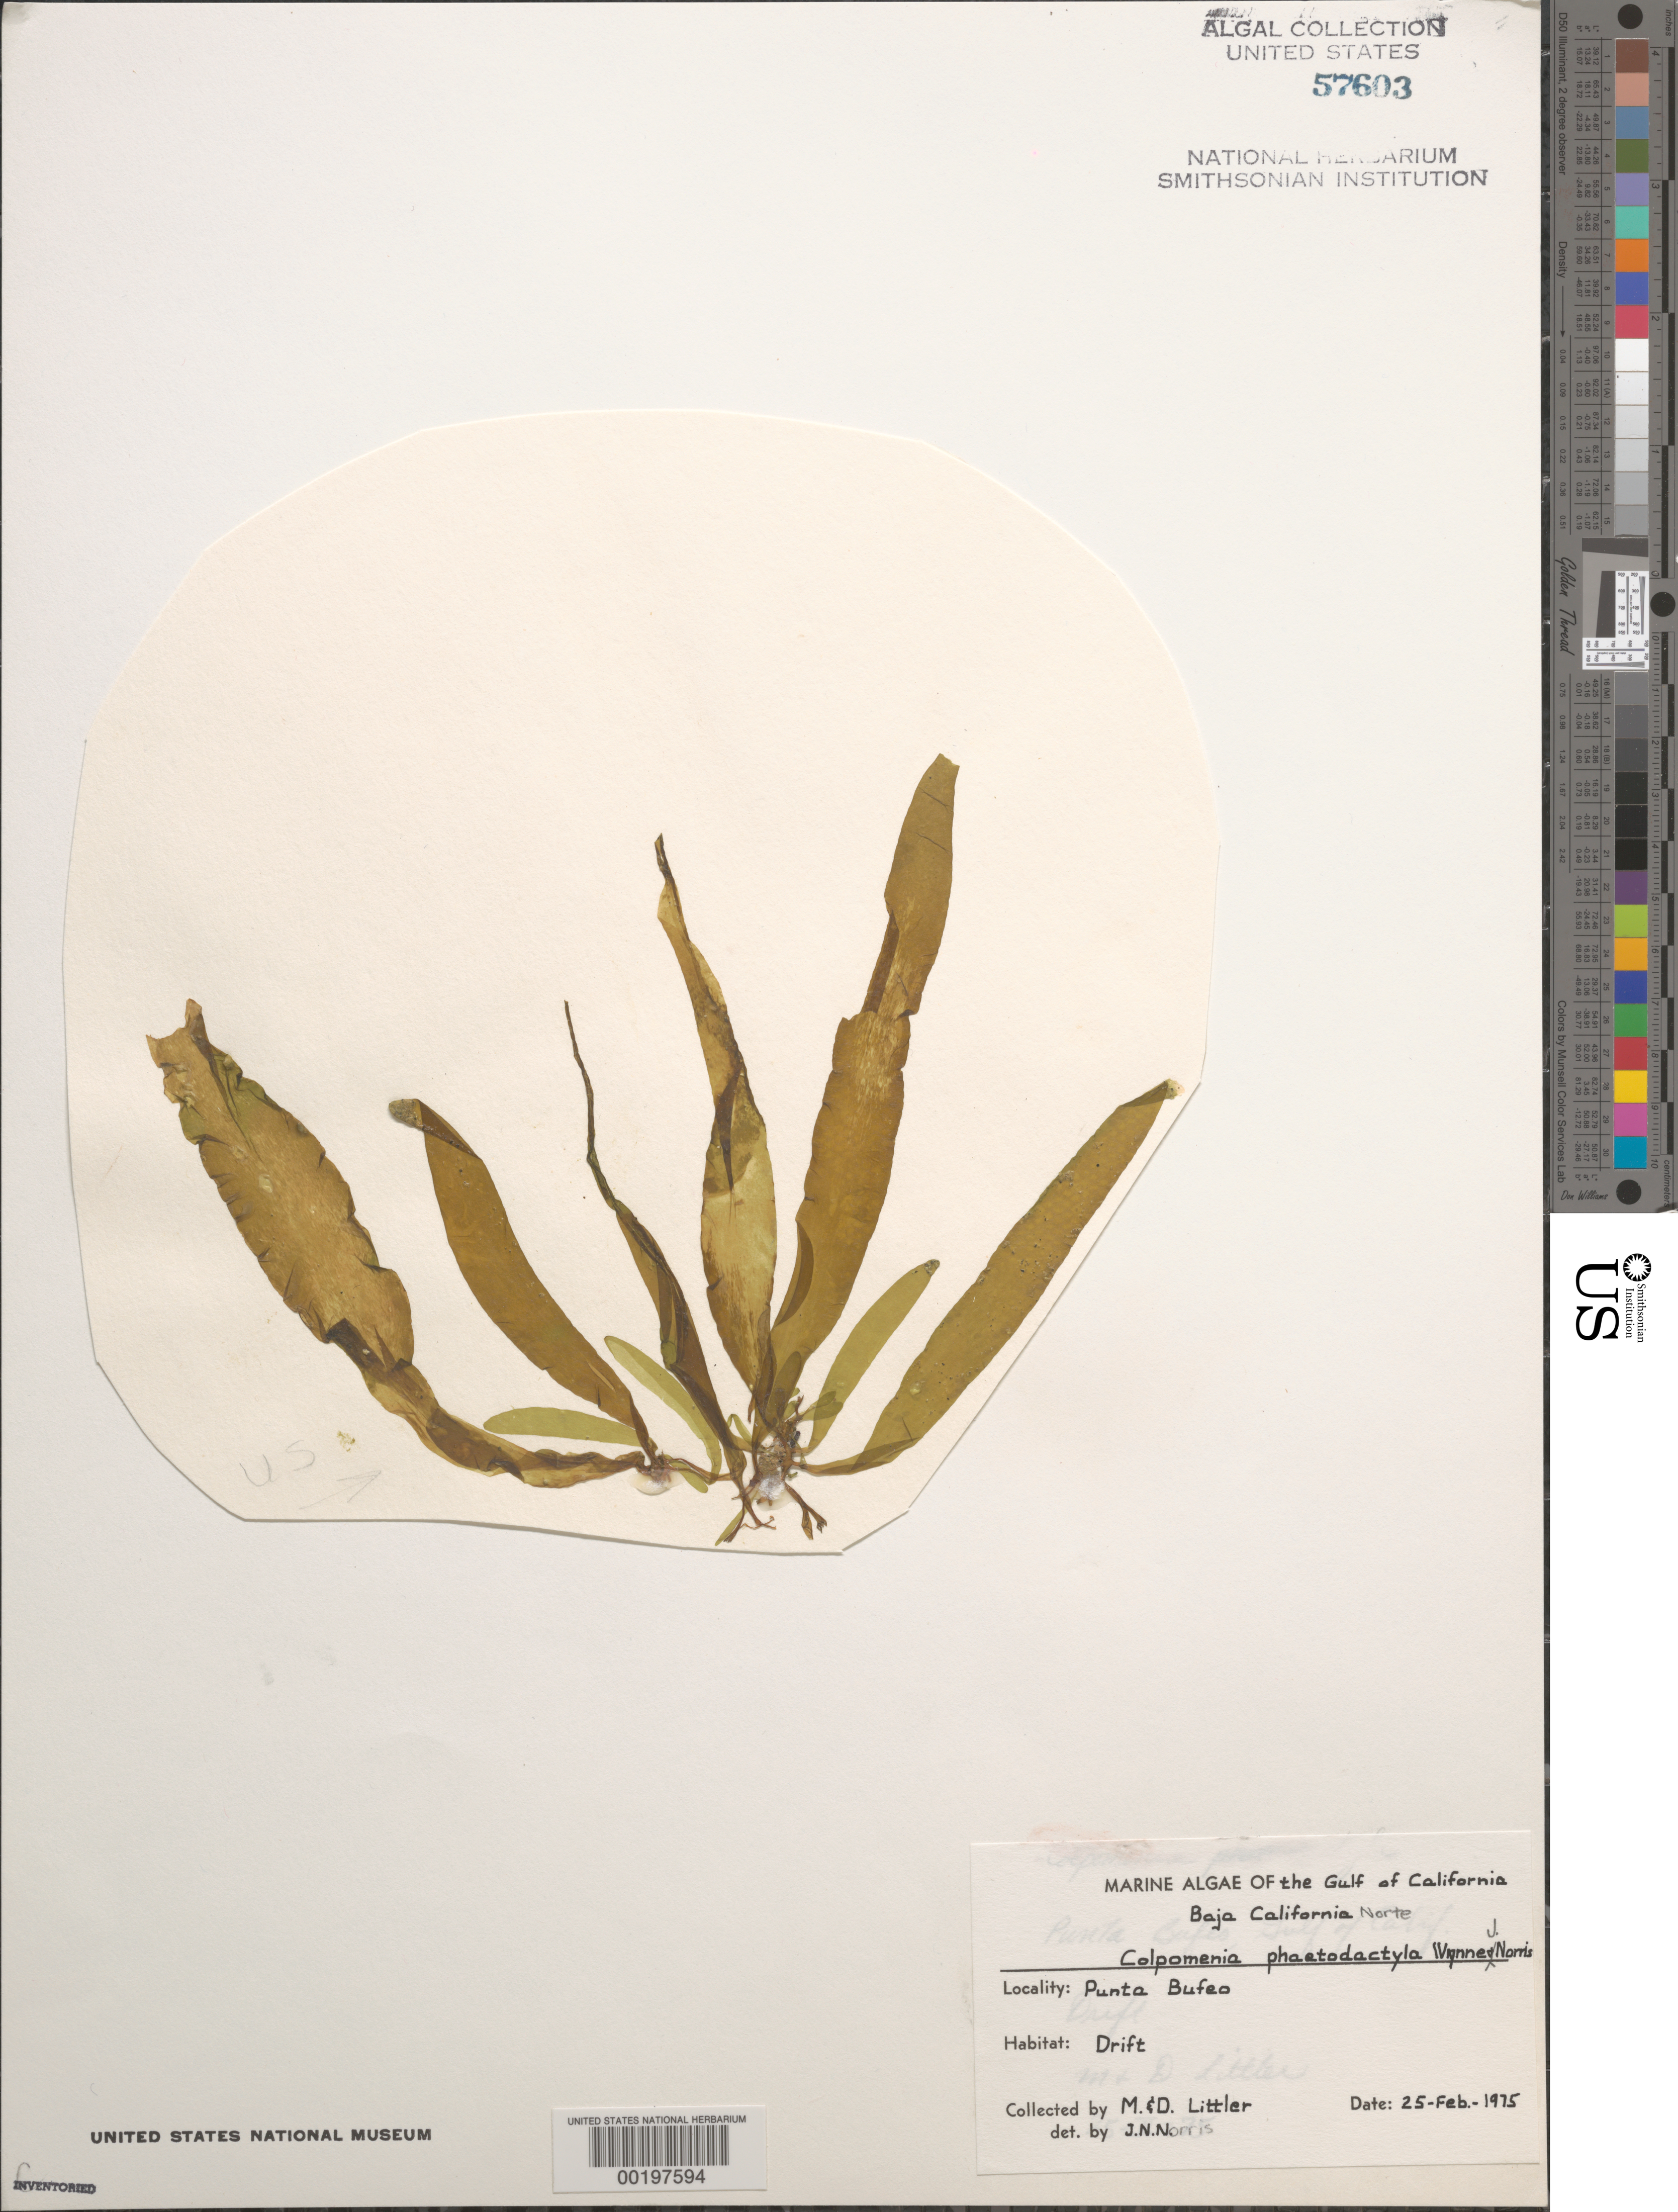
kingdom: Chromista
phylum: Ochrophyta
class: Phaeophyceae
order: Scytosiphonales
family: Scytosiphonaceae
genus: Dactylosiphon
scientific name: Dactylosiphon durvillei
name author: (Bory) Santiañez et al.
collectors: M. M. Littler & D. S. Littler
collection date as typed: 25 Feb 1975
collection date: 1975-02-25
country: Mexico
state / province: Baja California Norte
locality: Punta Bufeo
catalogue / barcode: US 57603